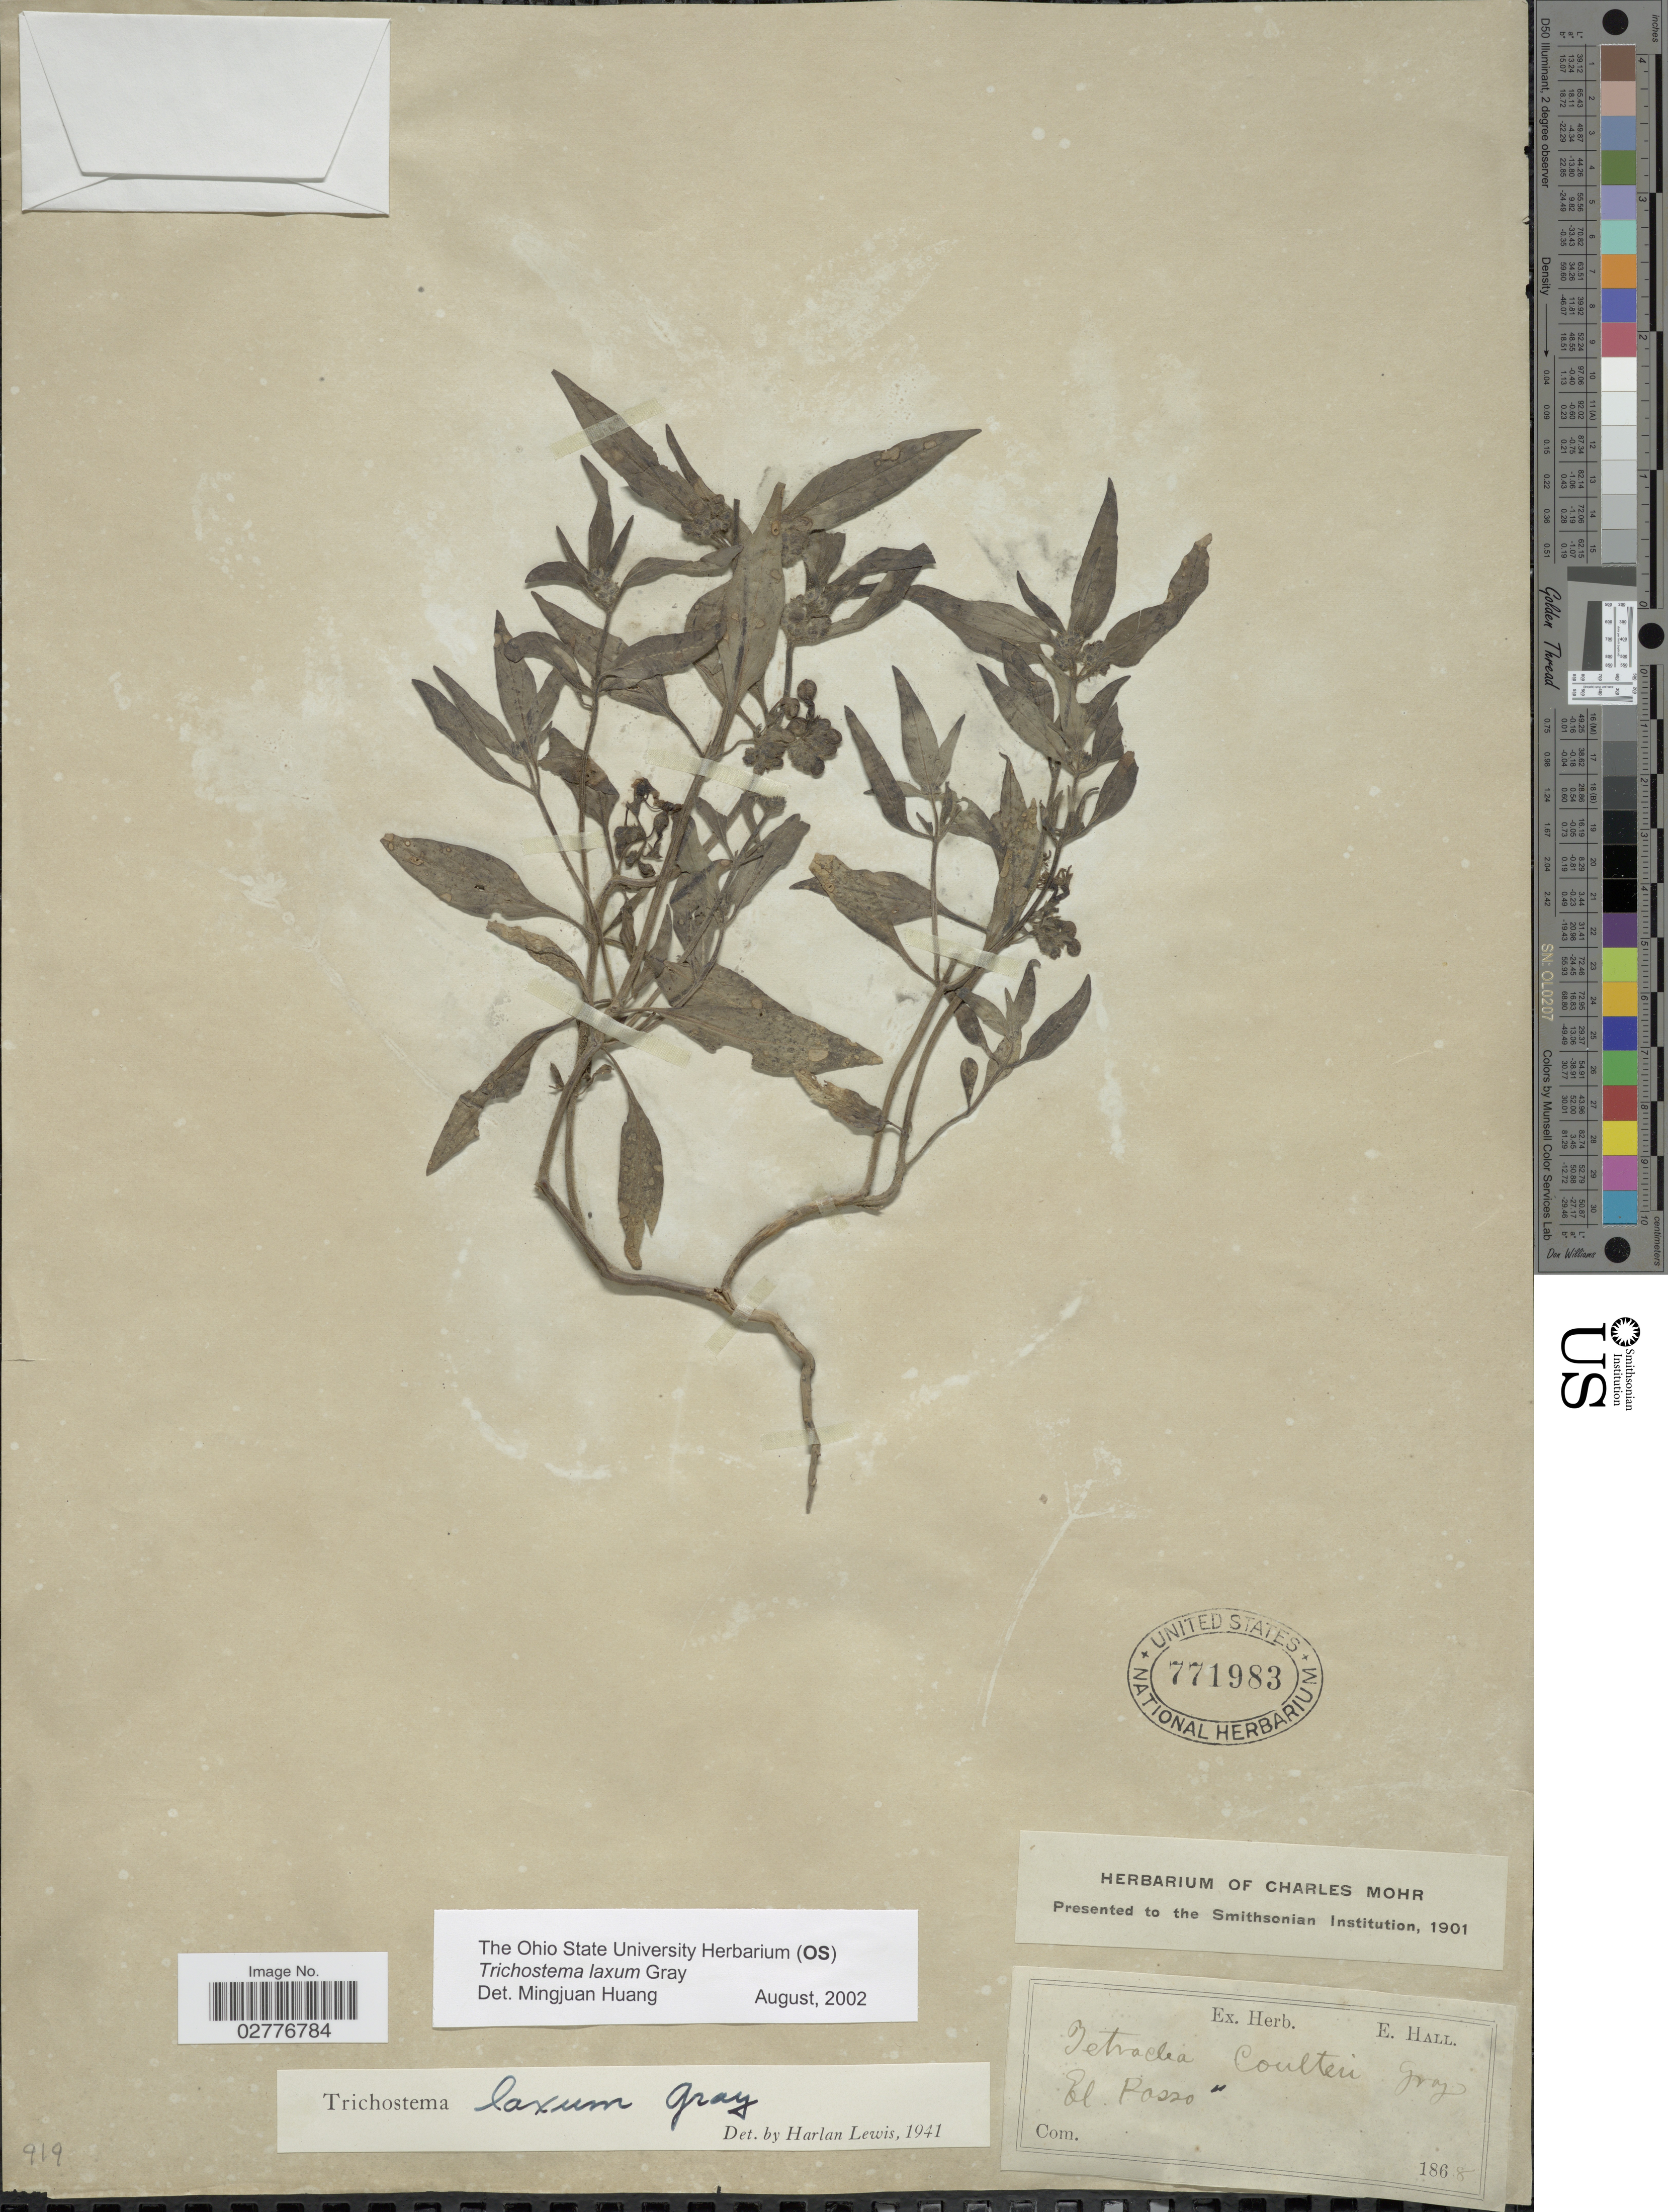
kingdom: Plantae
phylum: Tracheophyta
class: Magnoliopsida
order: Lamiales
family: Lamiaceae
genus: Trichostema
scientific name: Trichostema laxum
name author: A. Gray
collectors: ex herb. E. Hall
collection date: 1868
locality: El Posso.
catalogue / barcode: US 771983